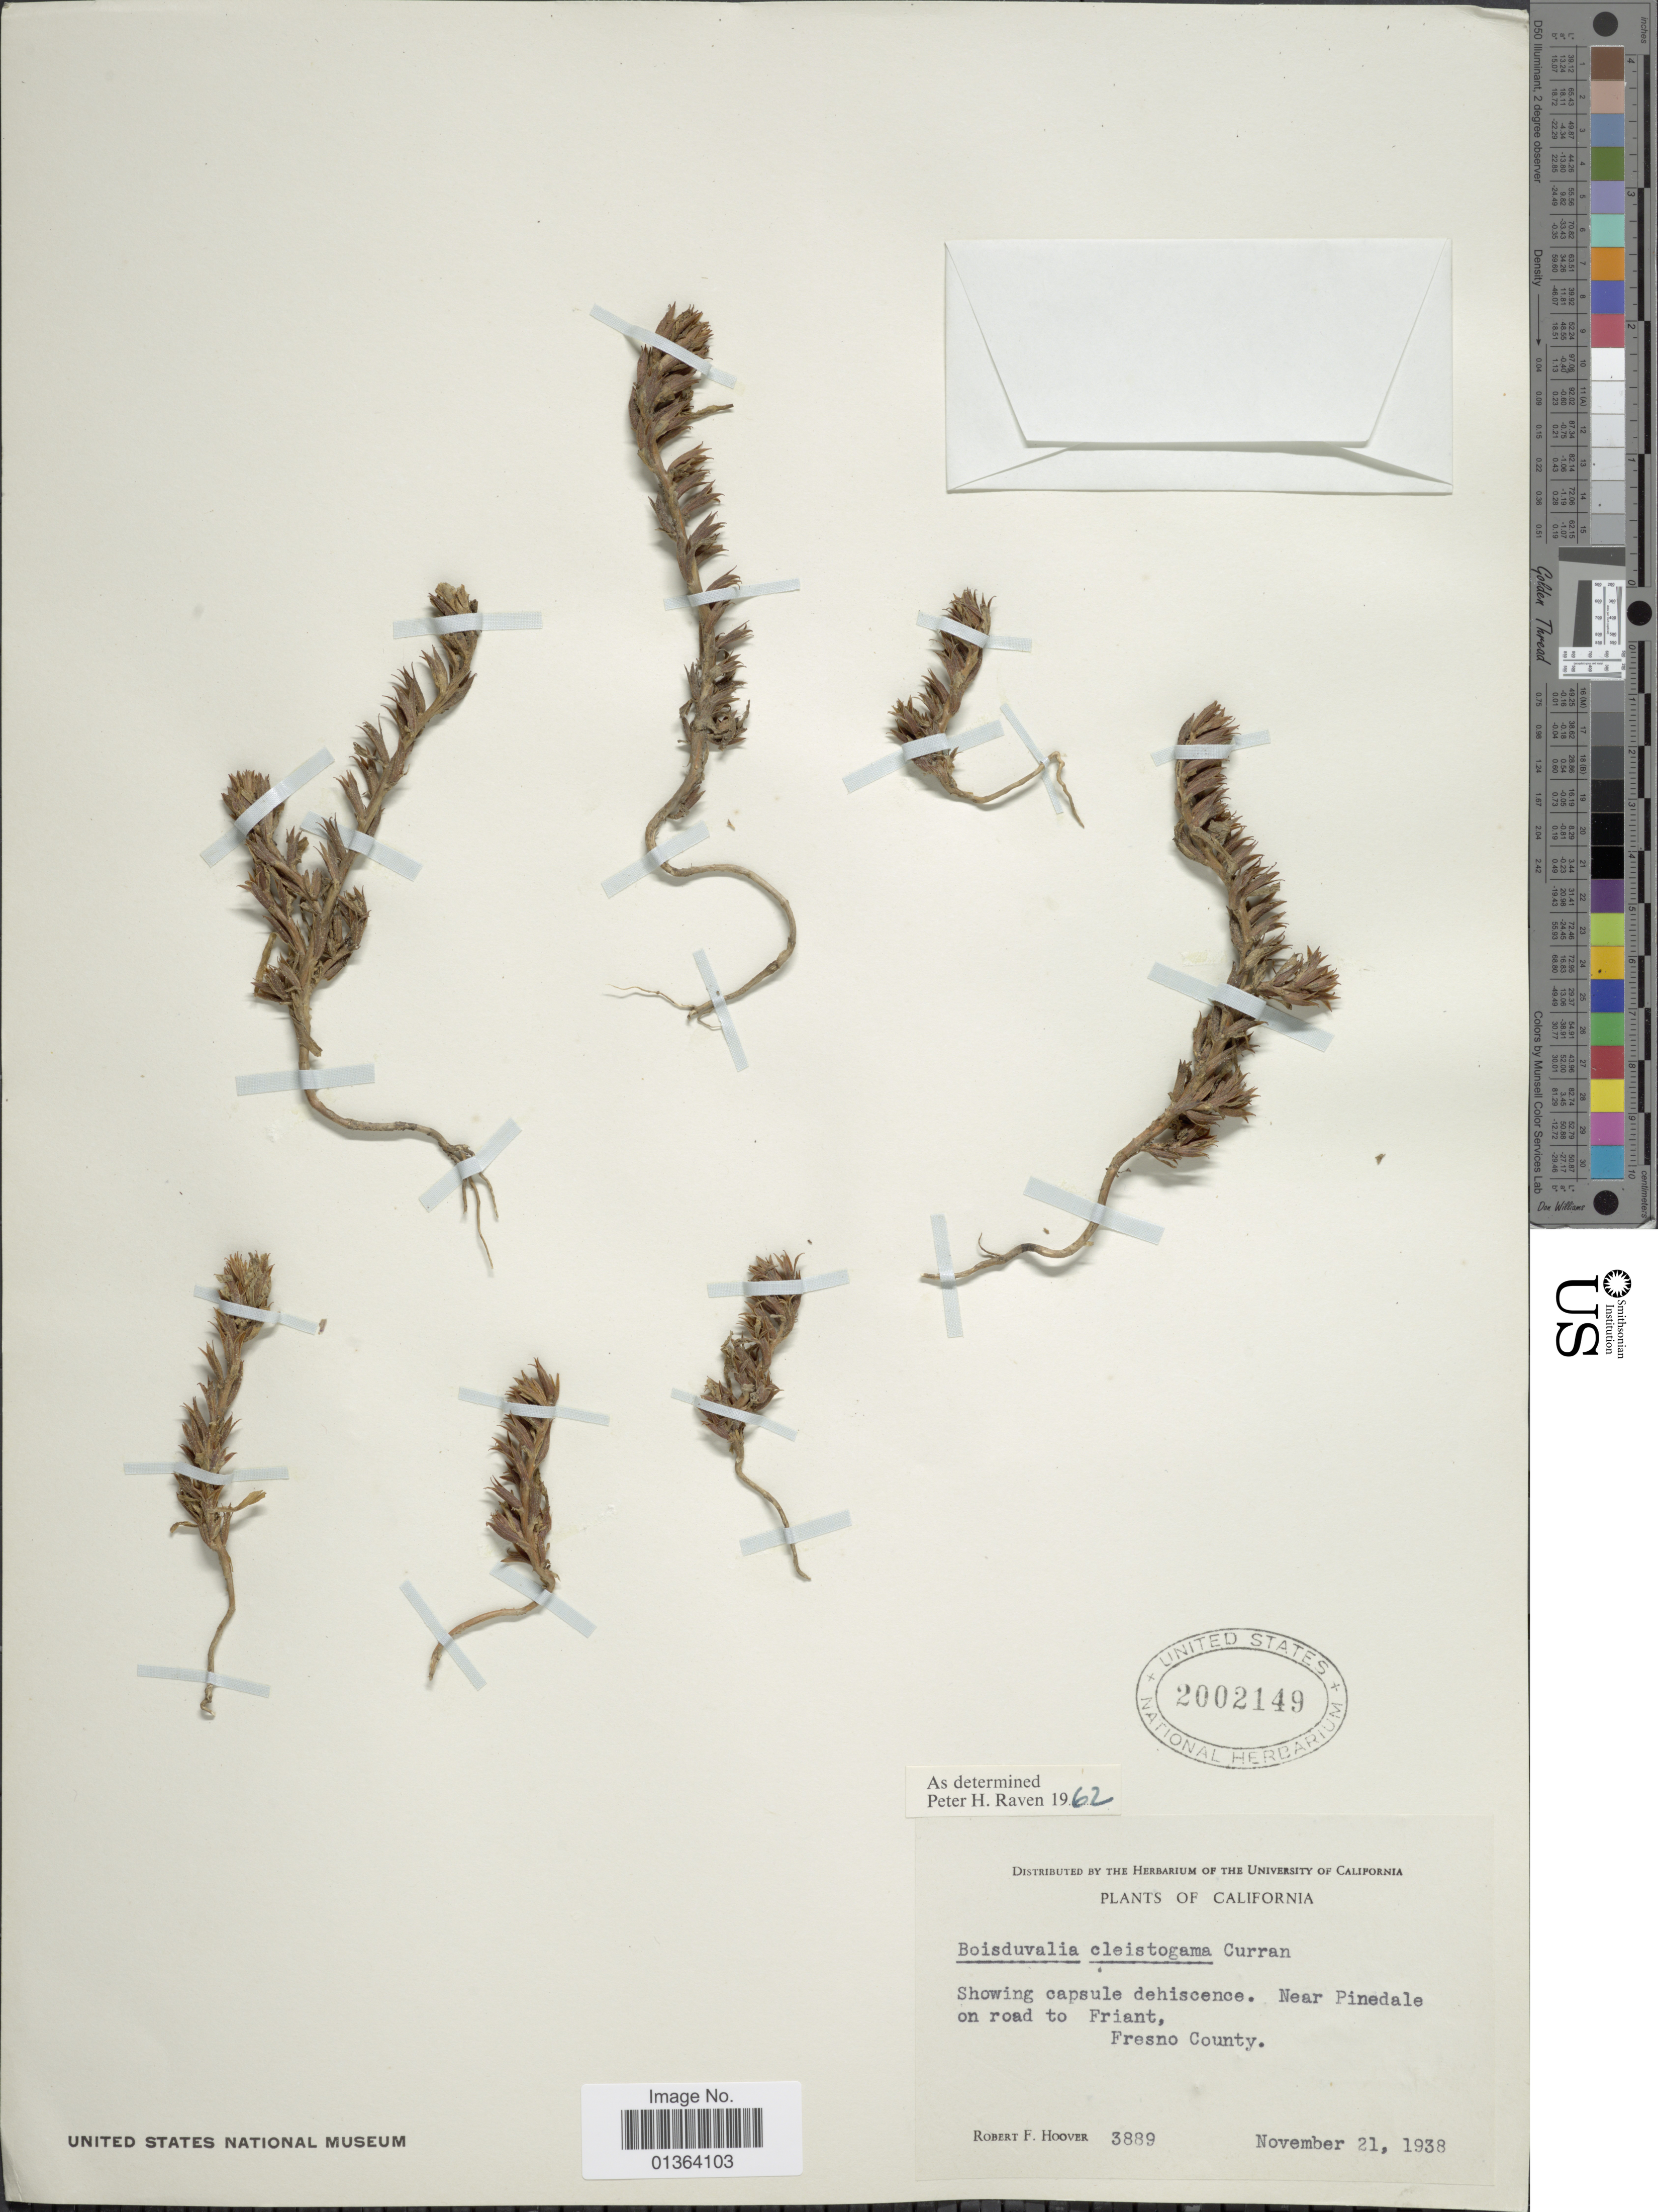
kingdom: Plantae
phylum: Tracheophyta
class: Magnoliopsida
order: Myrtales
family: Onagraceae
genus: Epilobium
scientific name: Epilobium cleistogamum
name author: (Curran) Hoch & P.H. Raven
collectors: R. F. Hoover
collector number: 3889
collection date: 1938-11-21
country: United States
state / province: California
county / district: Fresno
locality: Near Pinedale on road to Friant, Fresno County.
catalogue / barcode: US 2002149